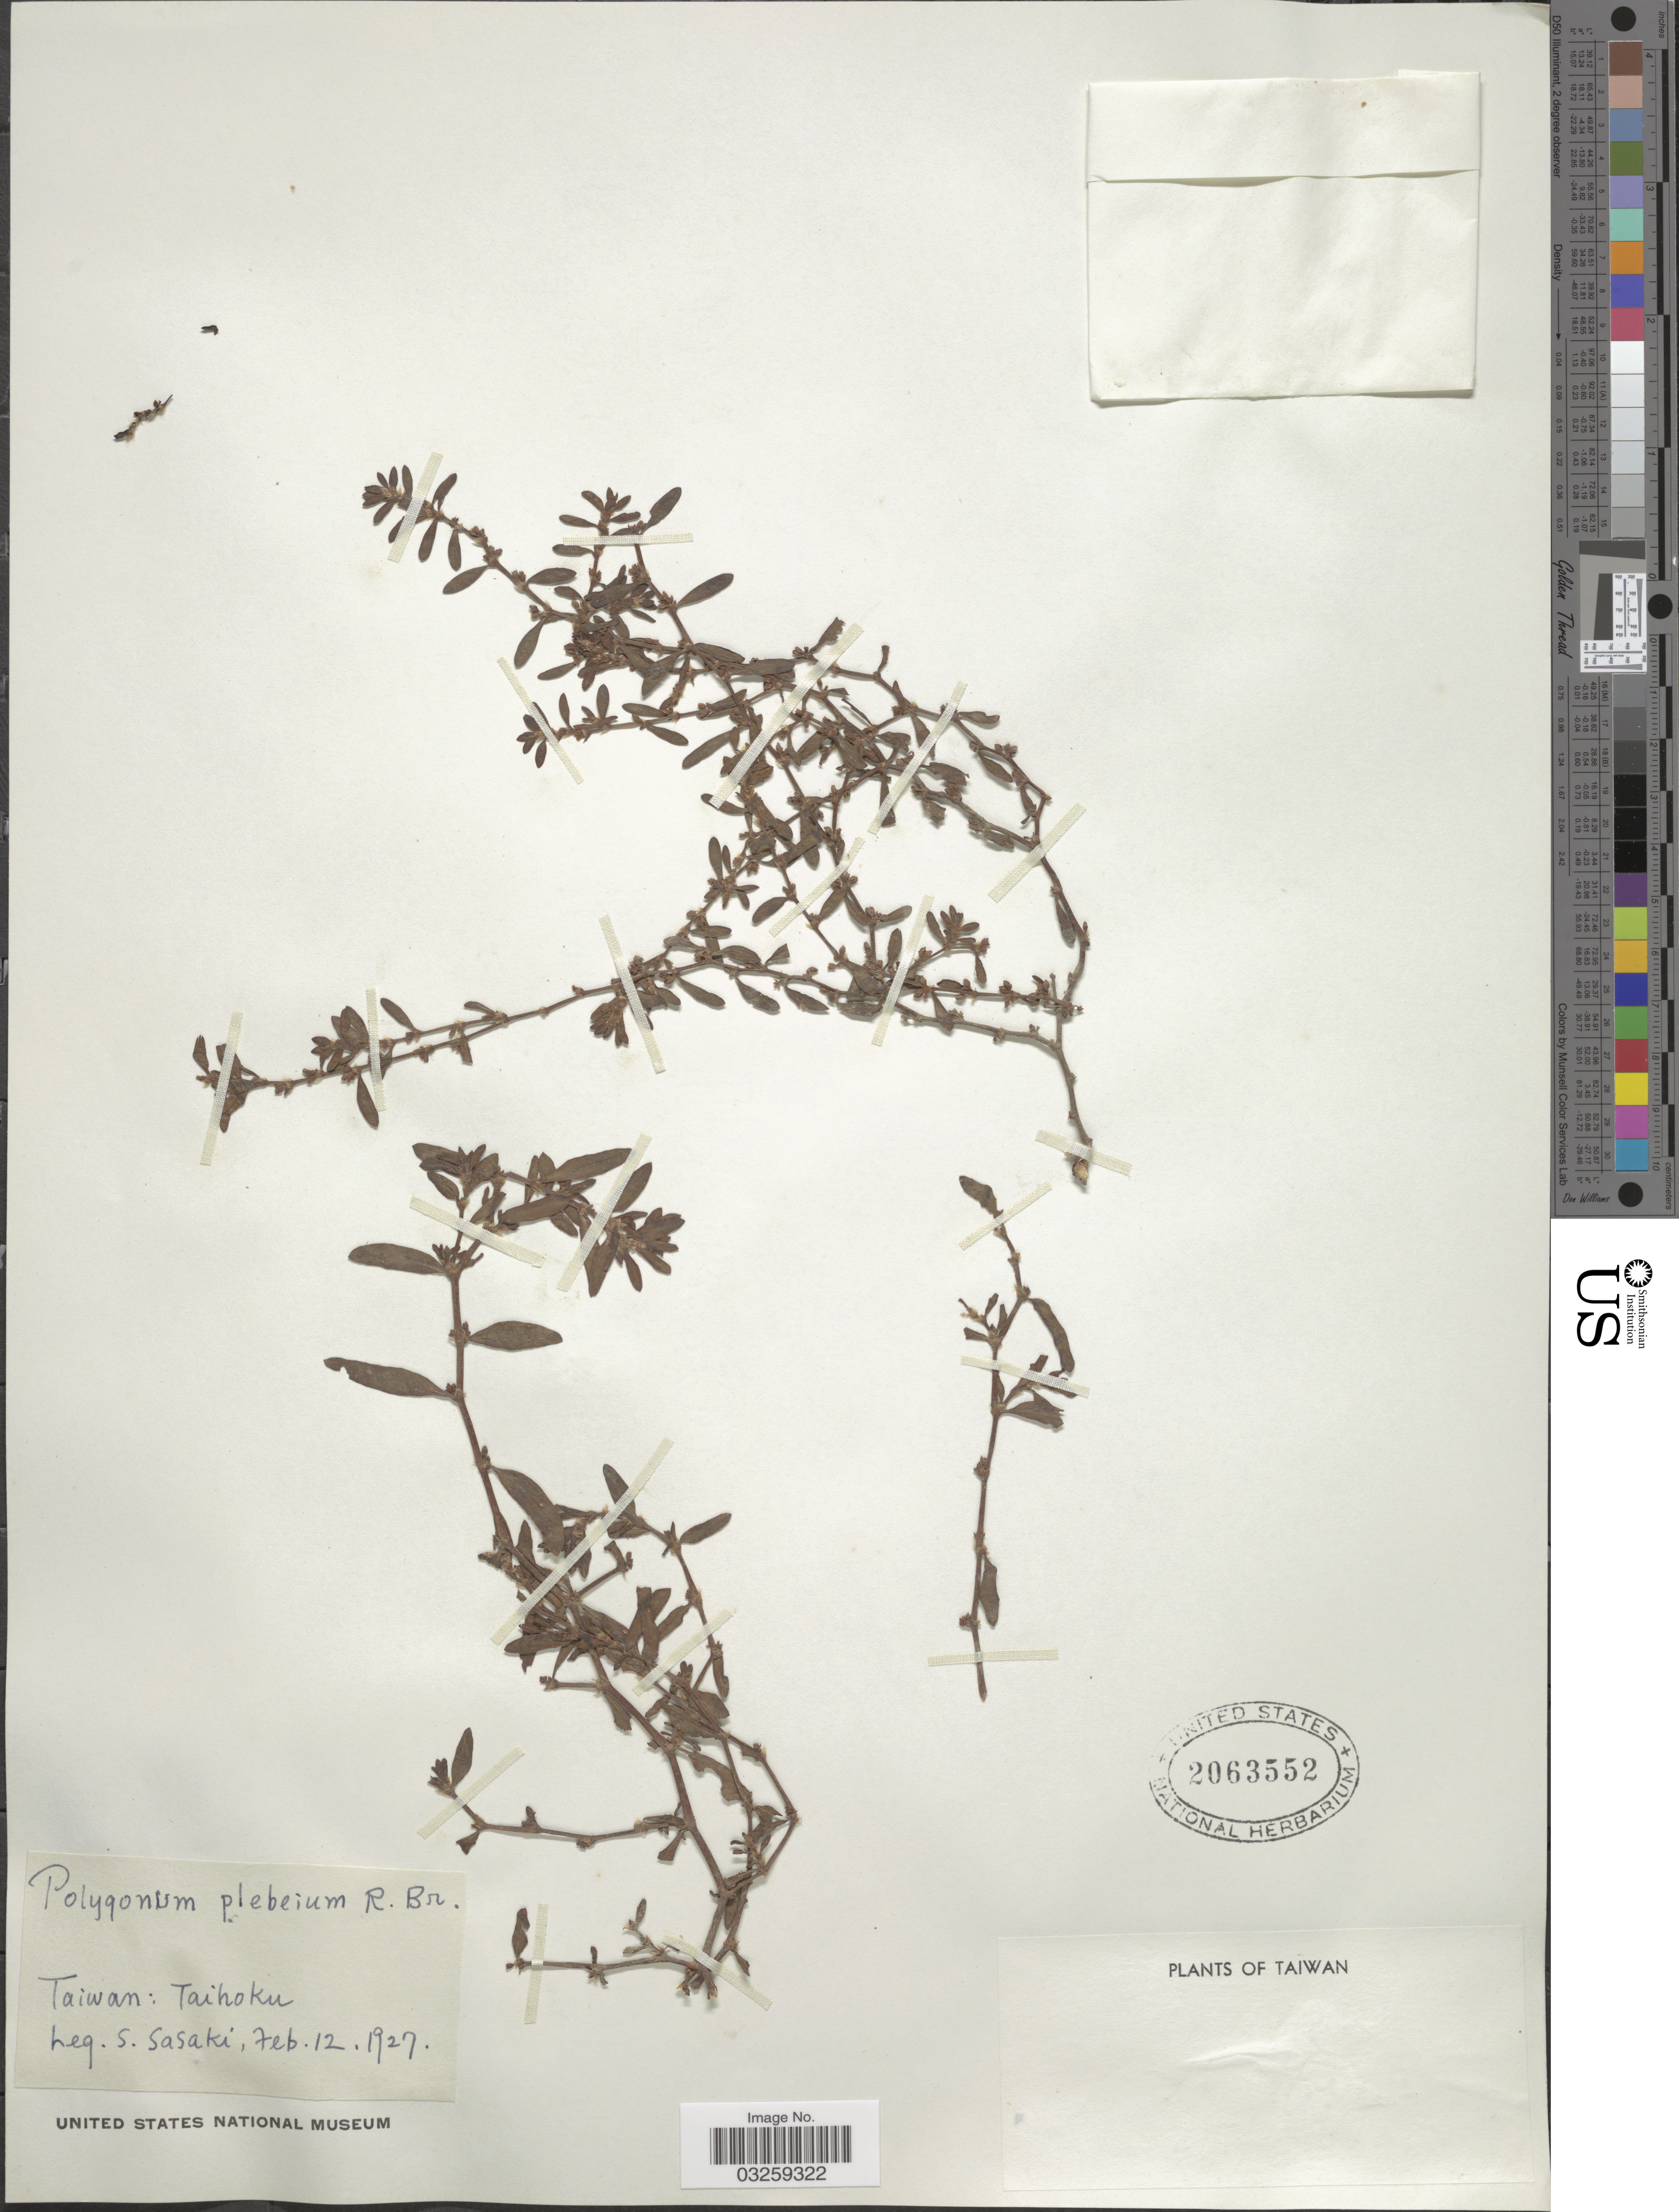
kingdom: Plantae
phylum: Tracheophyta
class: Magnoliopsida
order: Caryophyllales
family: Polygonaceae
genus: Polygonum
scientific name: Polygonum plebeium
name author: R. Br.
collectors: S. Sasaki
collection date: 1927-02-12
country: Taiwan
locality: Taihoku.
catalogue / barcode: US 2063552